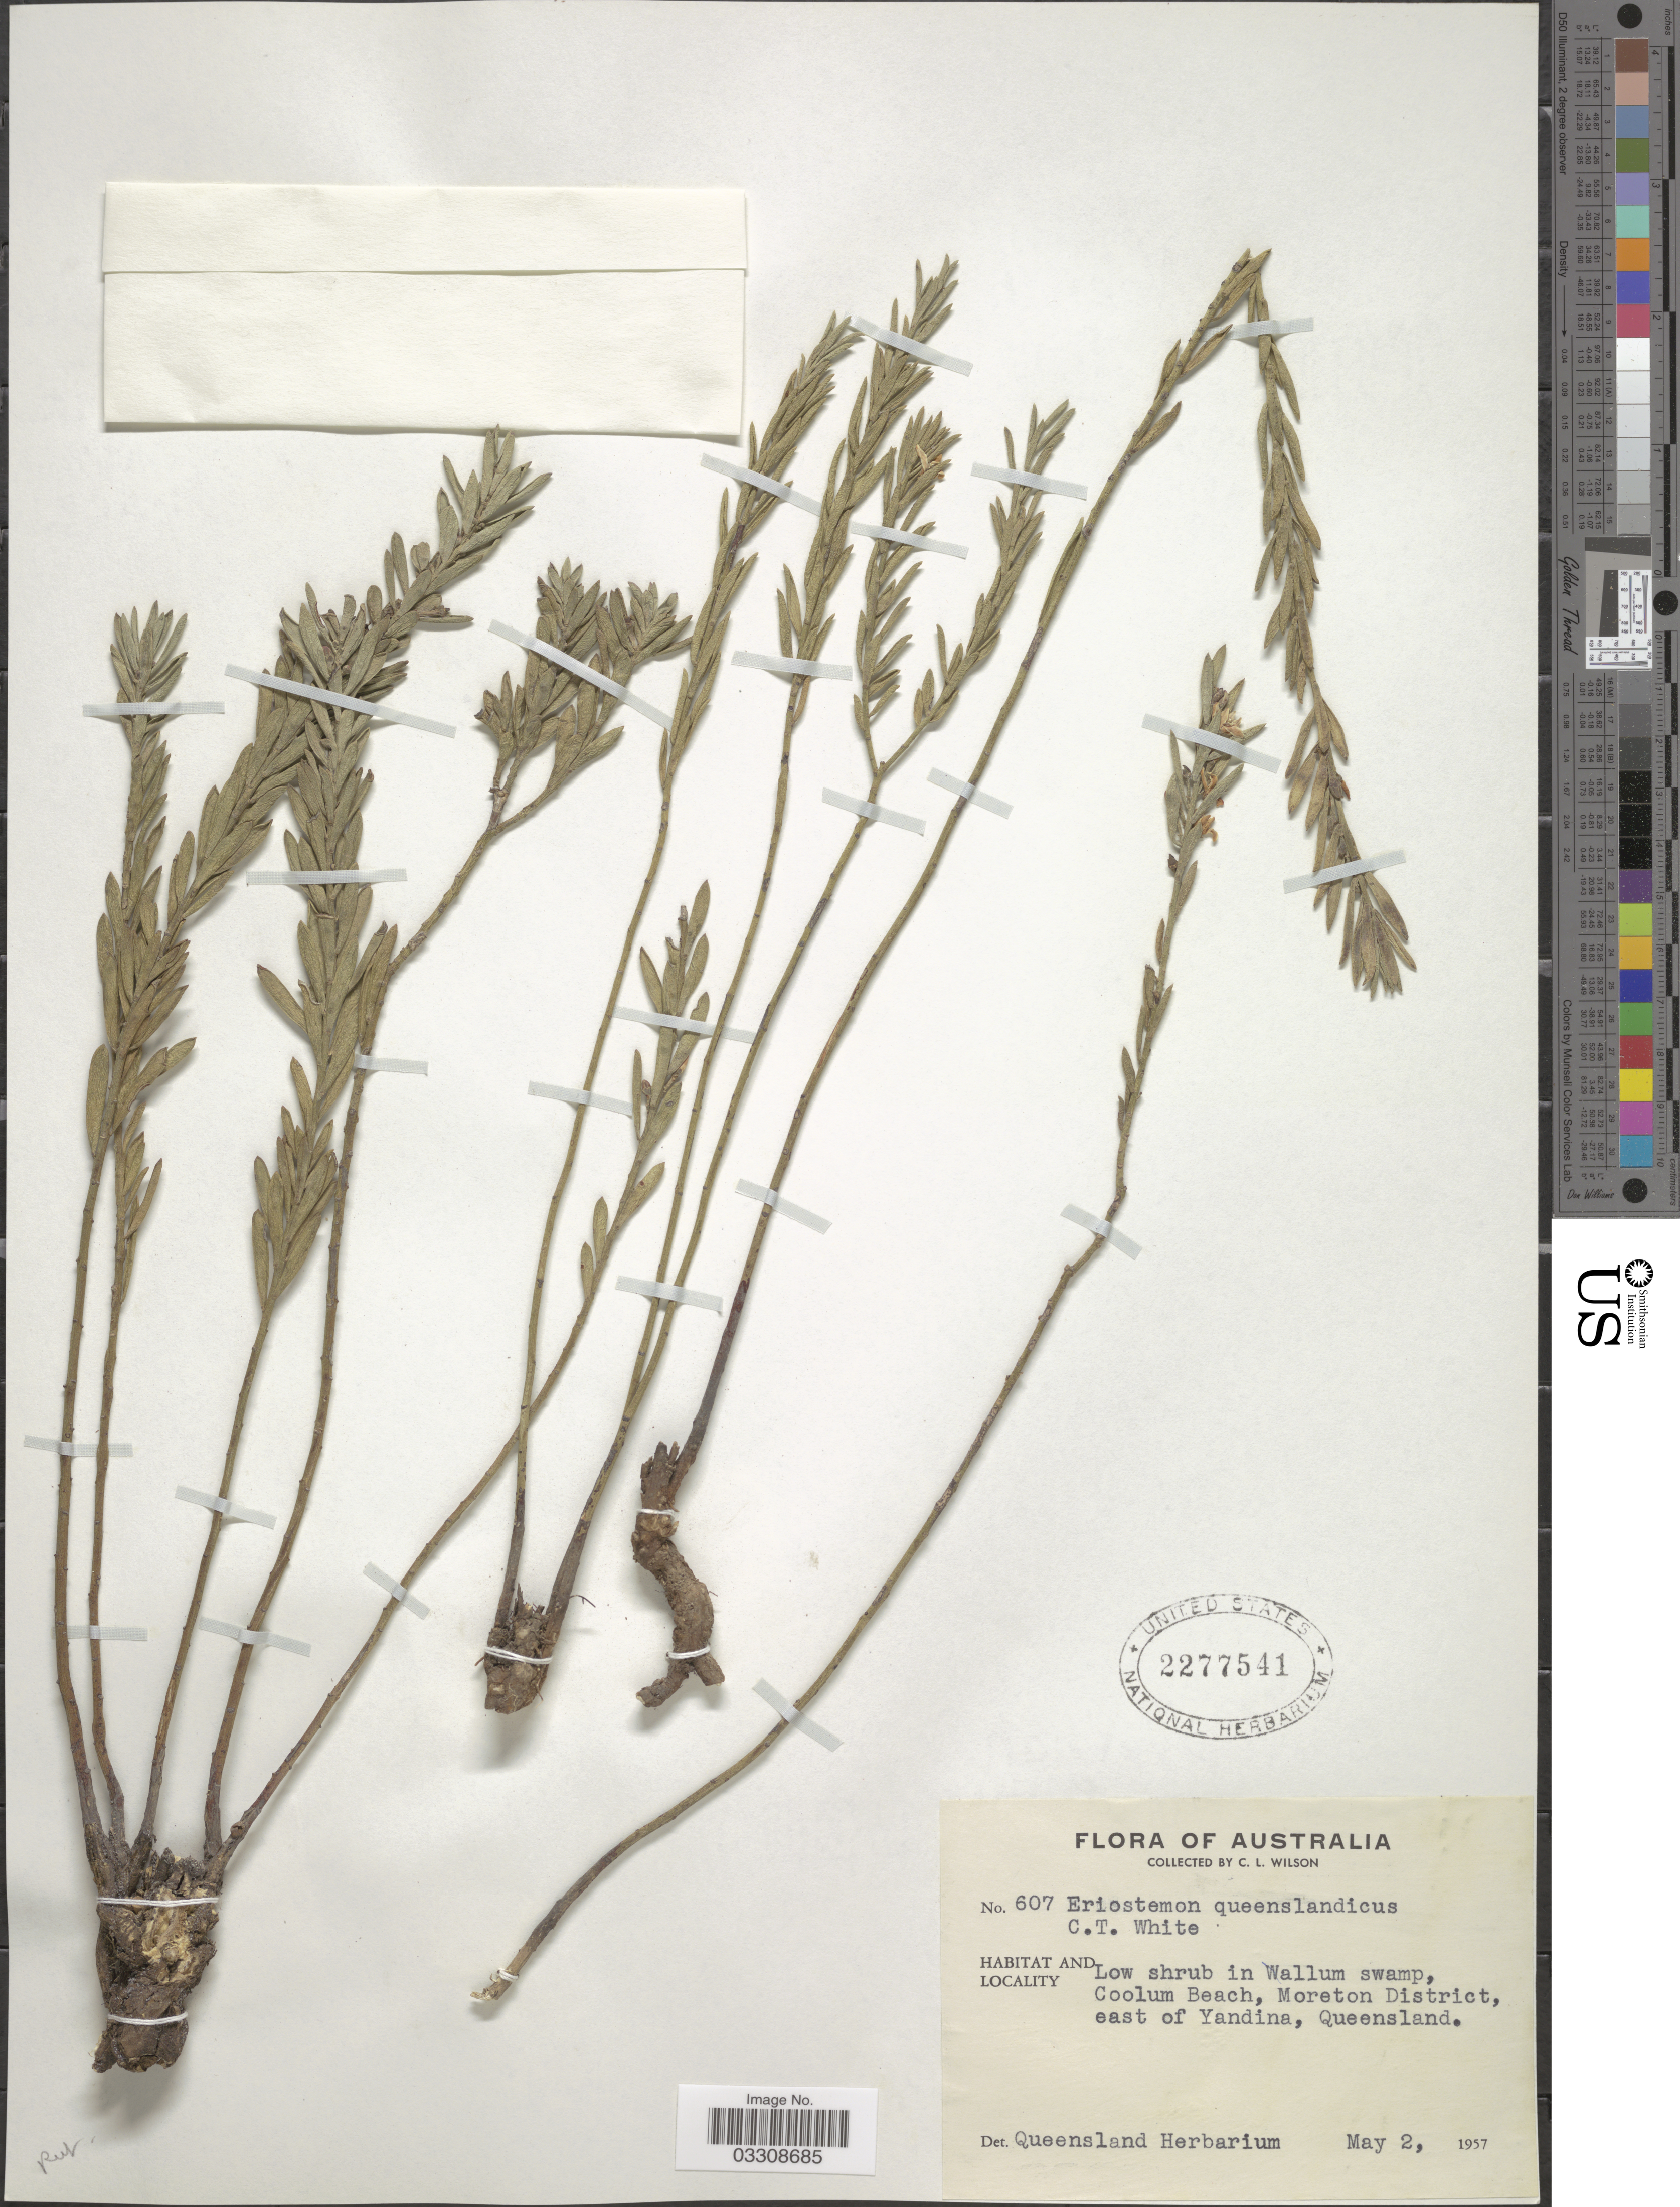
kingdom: Plantae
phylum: Tracheophyta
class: Magnoliopsida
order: Sapindales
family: Rutaceae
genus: Eriostemon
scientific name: Eriostemon queenslandicus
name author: C.T. White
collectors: C. L. Wilson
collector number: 607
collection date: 1957-05-02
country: Australia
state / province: Queensland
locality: Coolum Beach, Moreton District, east of Yandina.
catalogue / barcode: US 2277541